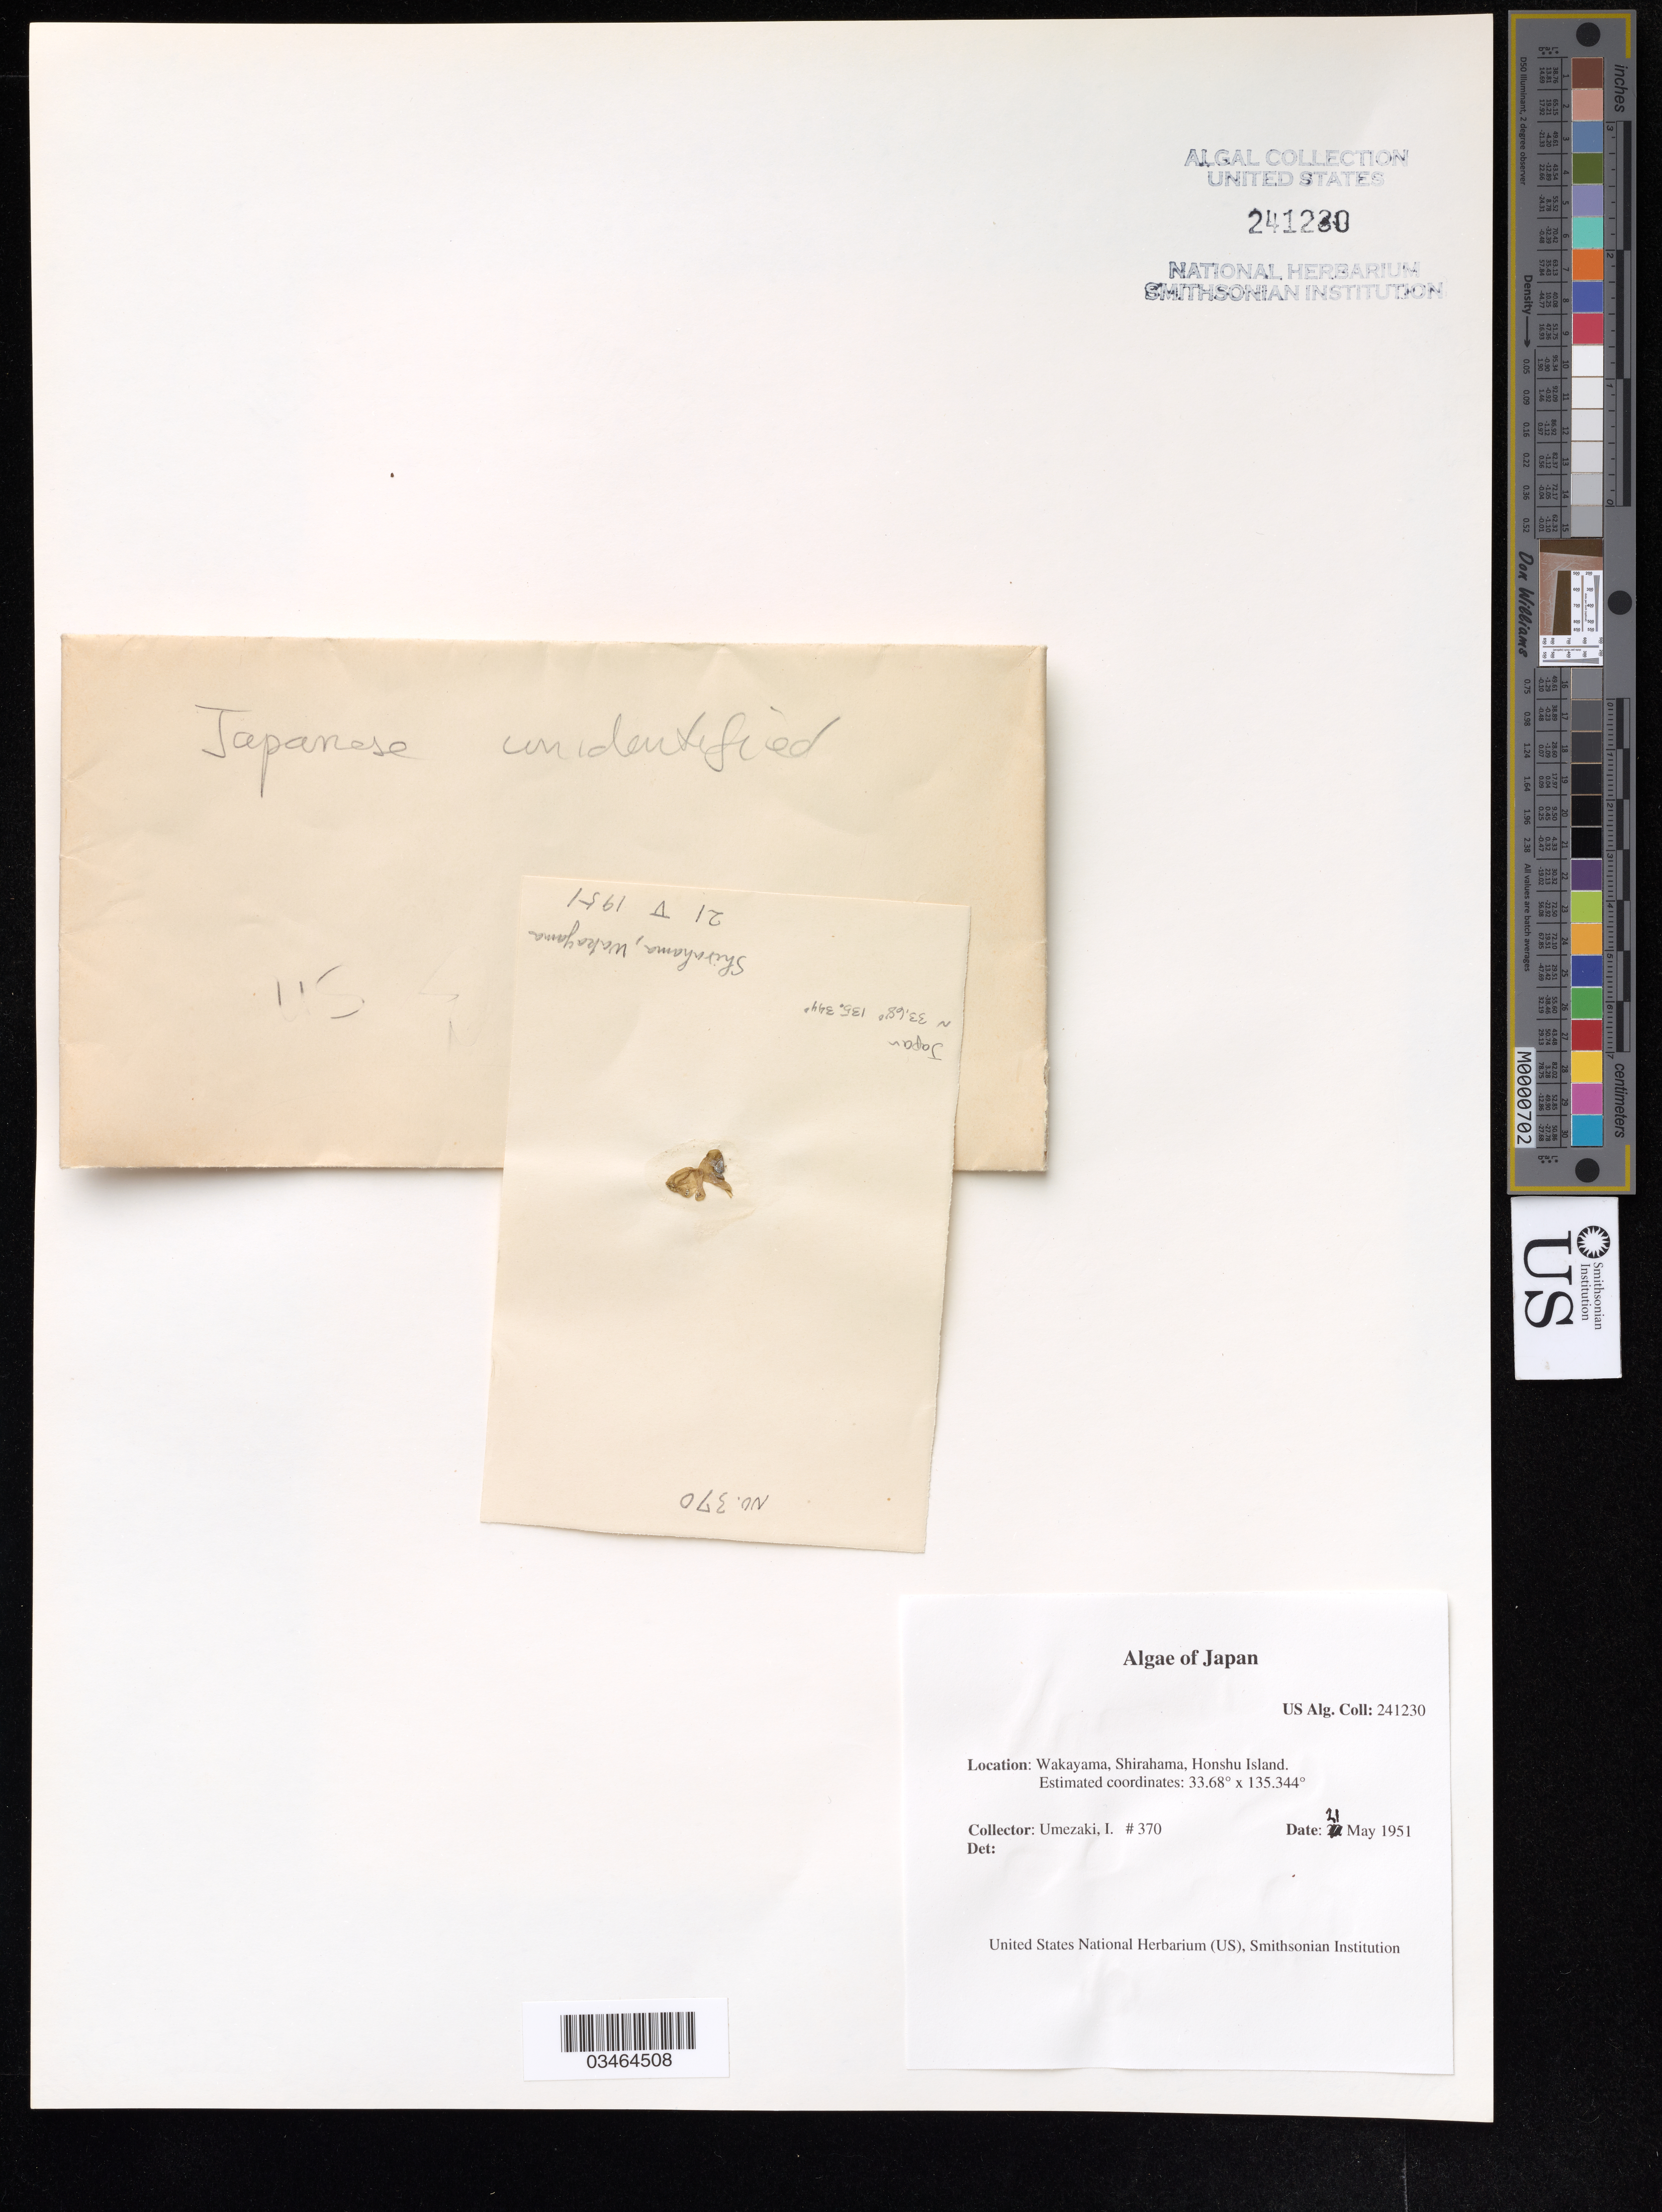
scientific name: Algae unknown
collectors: I. Umezaki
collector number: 370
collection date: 1951-05-21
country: Japan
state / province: Wakayama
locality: Shirahama, Honshu Island.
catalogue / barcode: US 241230